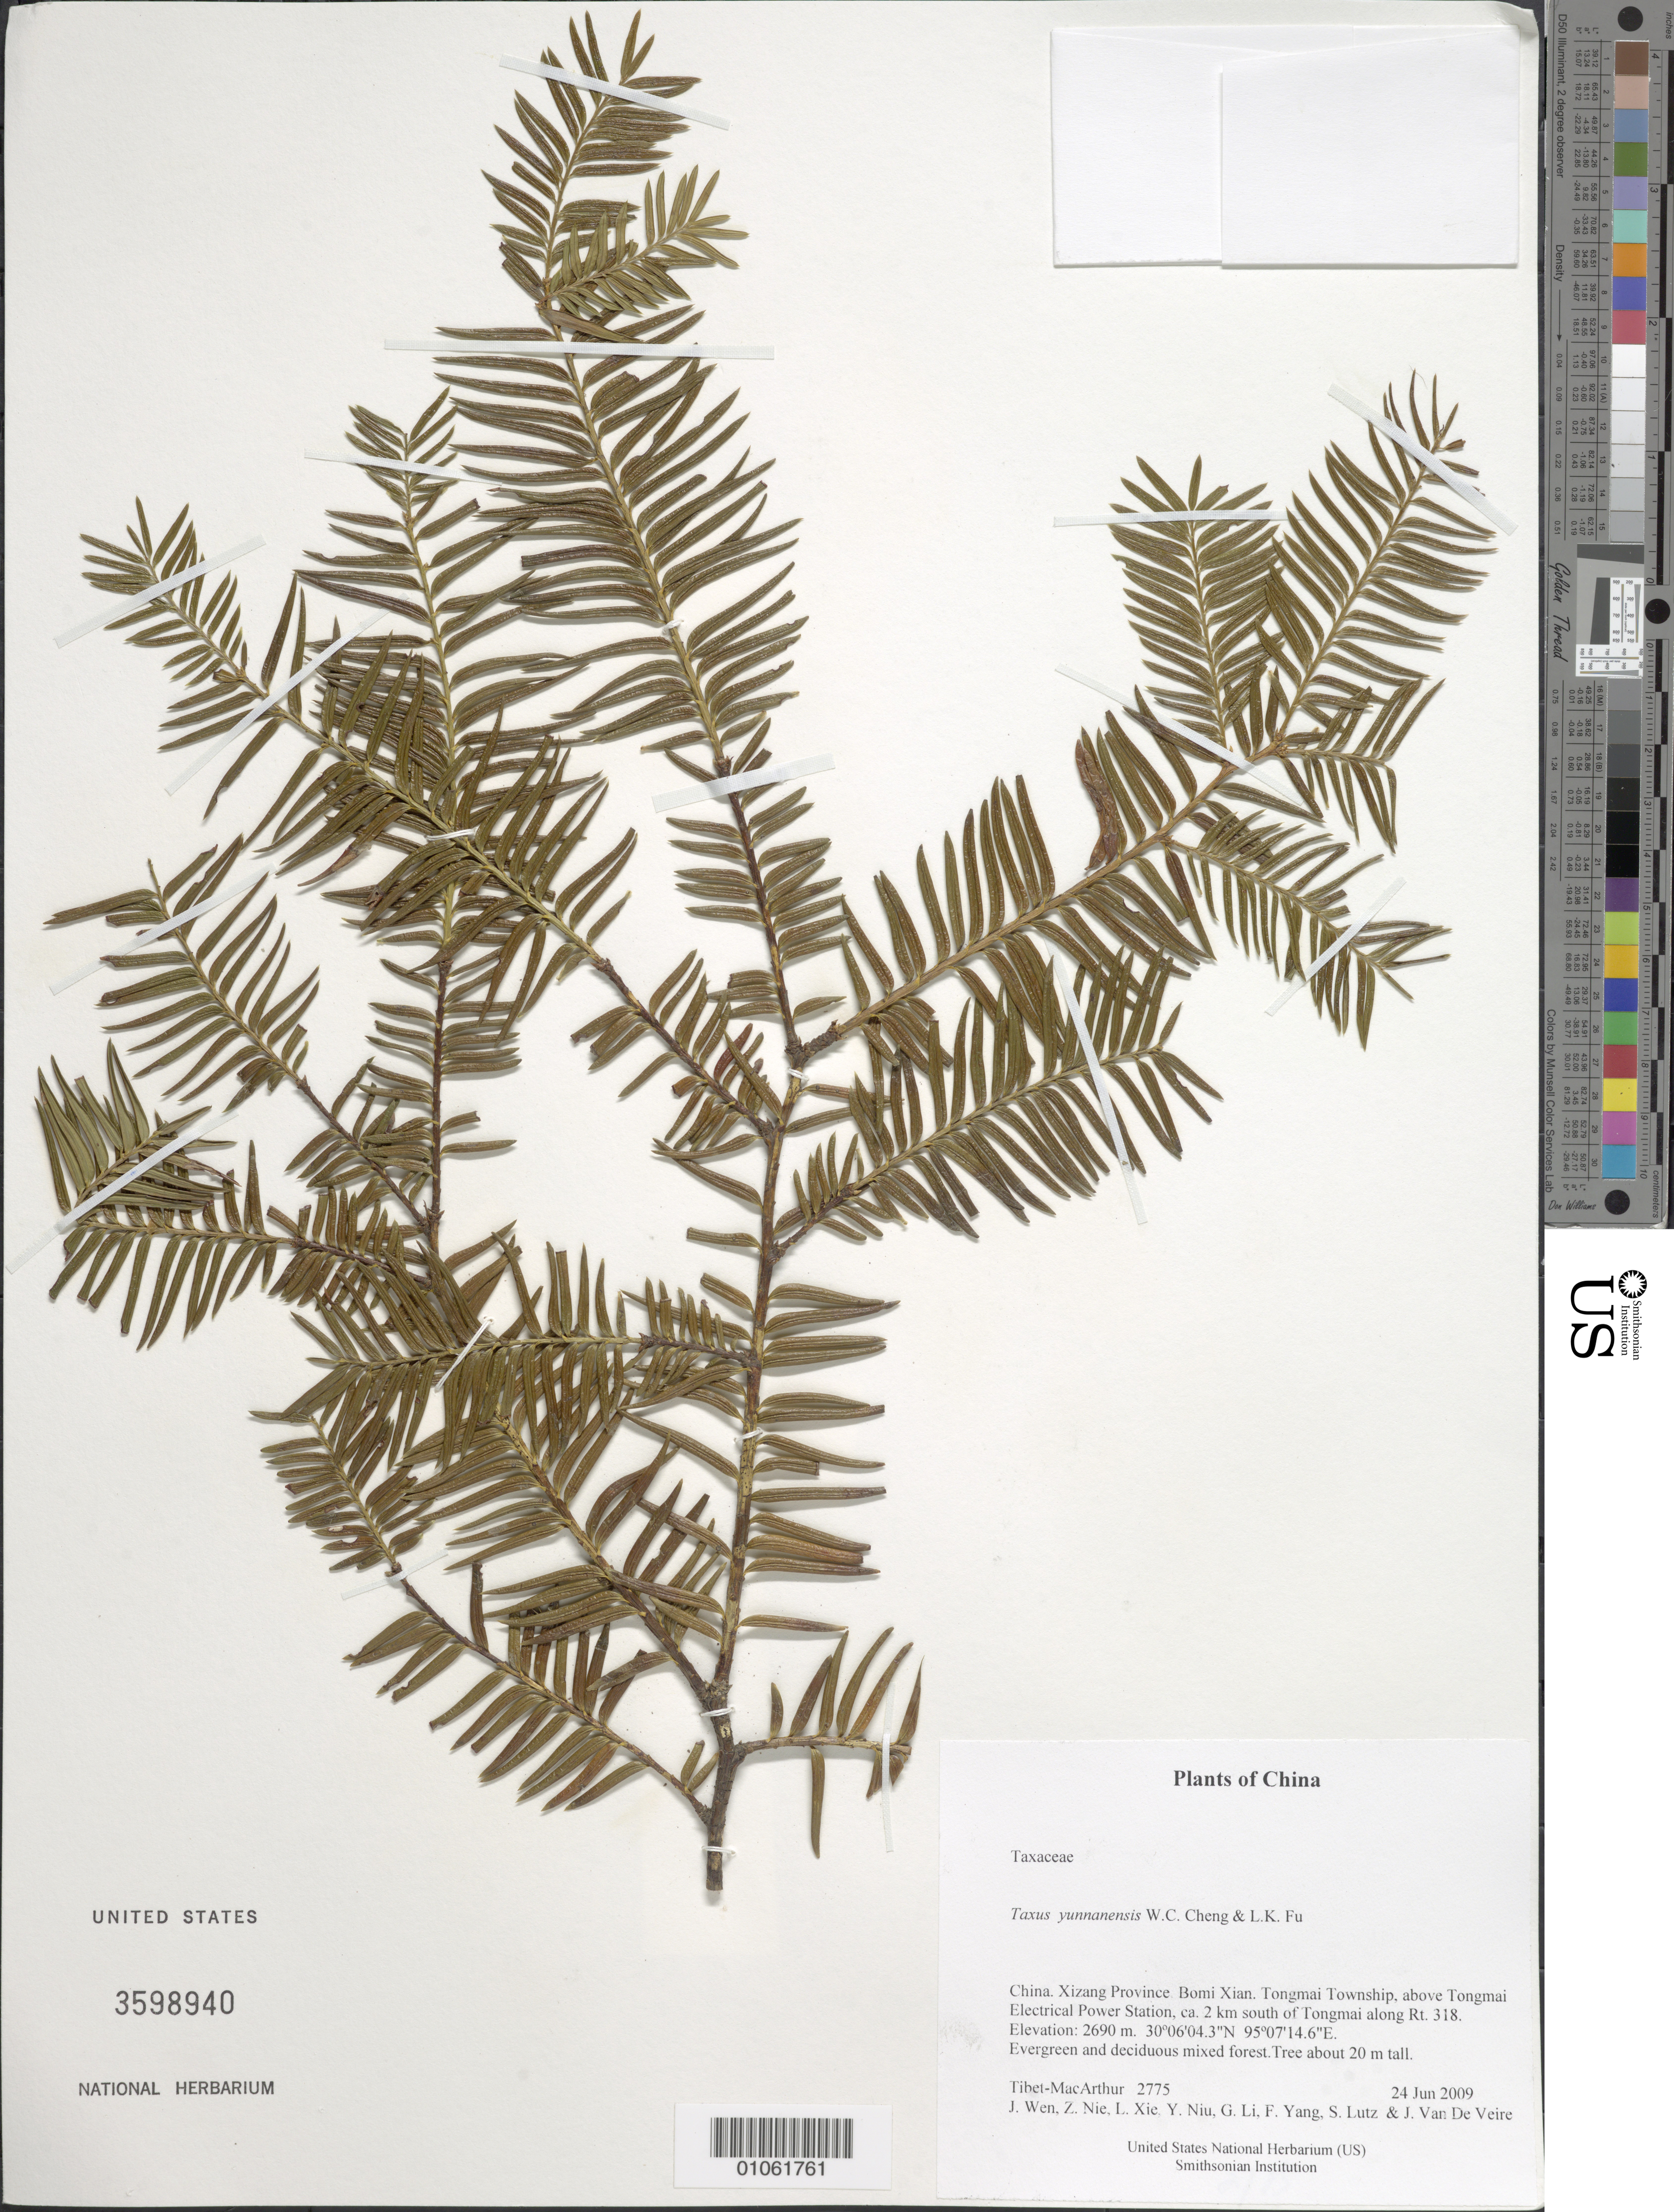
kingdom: Plantae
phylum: Tracheophyta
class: Pinopsida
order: Pinales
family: Taxaceae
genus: Taxus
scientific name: Taxus yunnanensis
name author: W.C. Cheng & L.K. Fu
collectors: Tibet-MacArthur, J. Wen, Z. Nie, L. Xie, Y. Niu, G. Li, F. Yang, S. Lutz & J. Van De Veire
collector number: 2775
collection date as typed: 24 Jun 2009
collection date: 2009-06-24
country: China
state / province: Xizang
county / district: Bomi Xian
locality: Tongmai Township, above Tongmai Electrical Power Station, ca. 2 km south of Tongmai along Rt. 318.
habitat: Evergreen and deciduous mixed forest.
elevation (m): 2690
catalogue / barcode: US 3598940